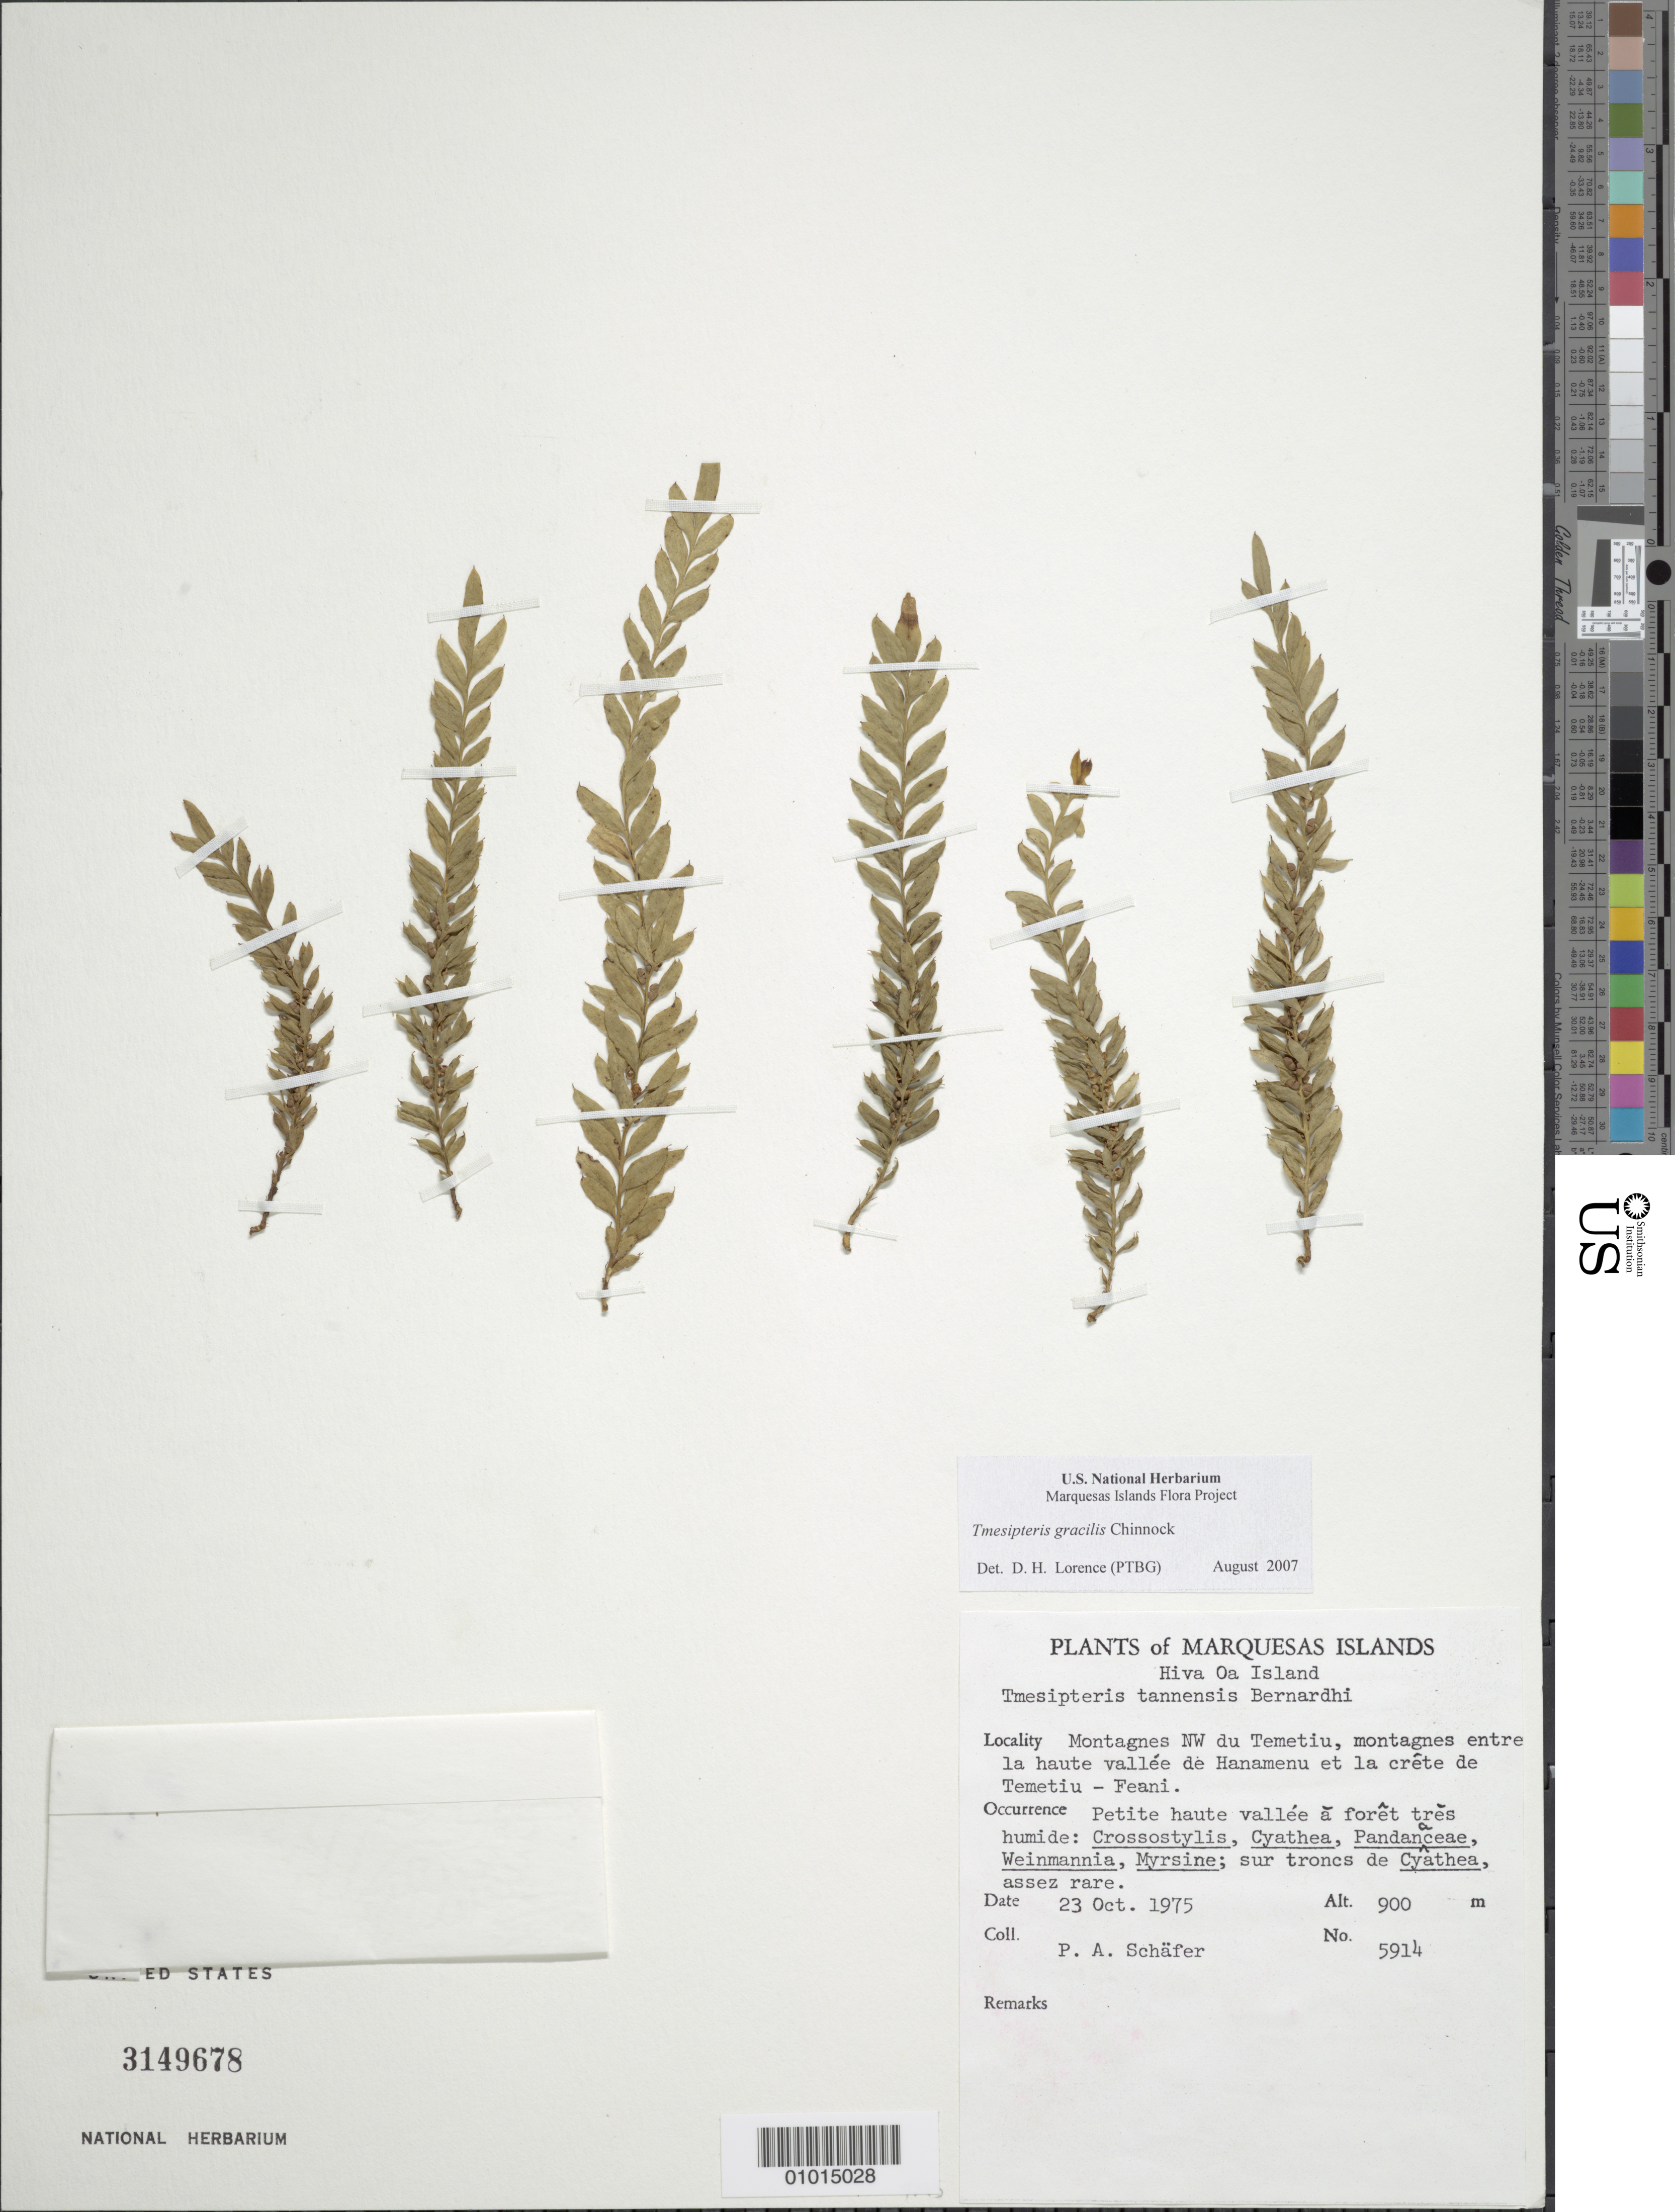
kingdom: Plantae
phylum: Tracheophyta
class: Polypodiopsida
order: Psilotales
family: Psilotaceae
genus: Tmesipteris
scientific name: Tmesipteris gracilis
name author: Chinnock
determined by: Lorence, David H., (PTBG), National Tropical Botanical Garden (UNITED STATES)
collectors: P. A. Schäfer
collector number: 5914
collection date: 1975-10-23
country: French Polynesia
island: Hiva Oa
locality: Montagnes NW du Temetiu, entre la haute vallée de Hanamenu et la crête de Temetiu-Feani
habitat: Petite haute vallée à forêt très humide, avec Crossostylis, Cyathea, Pandanaceae, Weinmannia, Myrsine; sur troncs de Cyathea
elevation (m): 900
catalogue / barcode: US 3149678